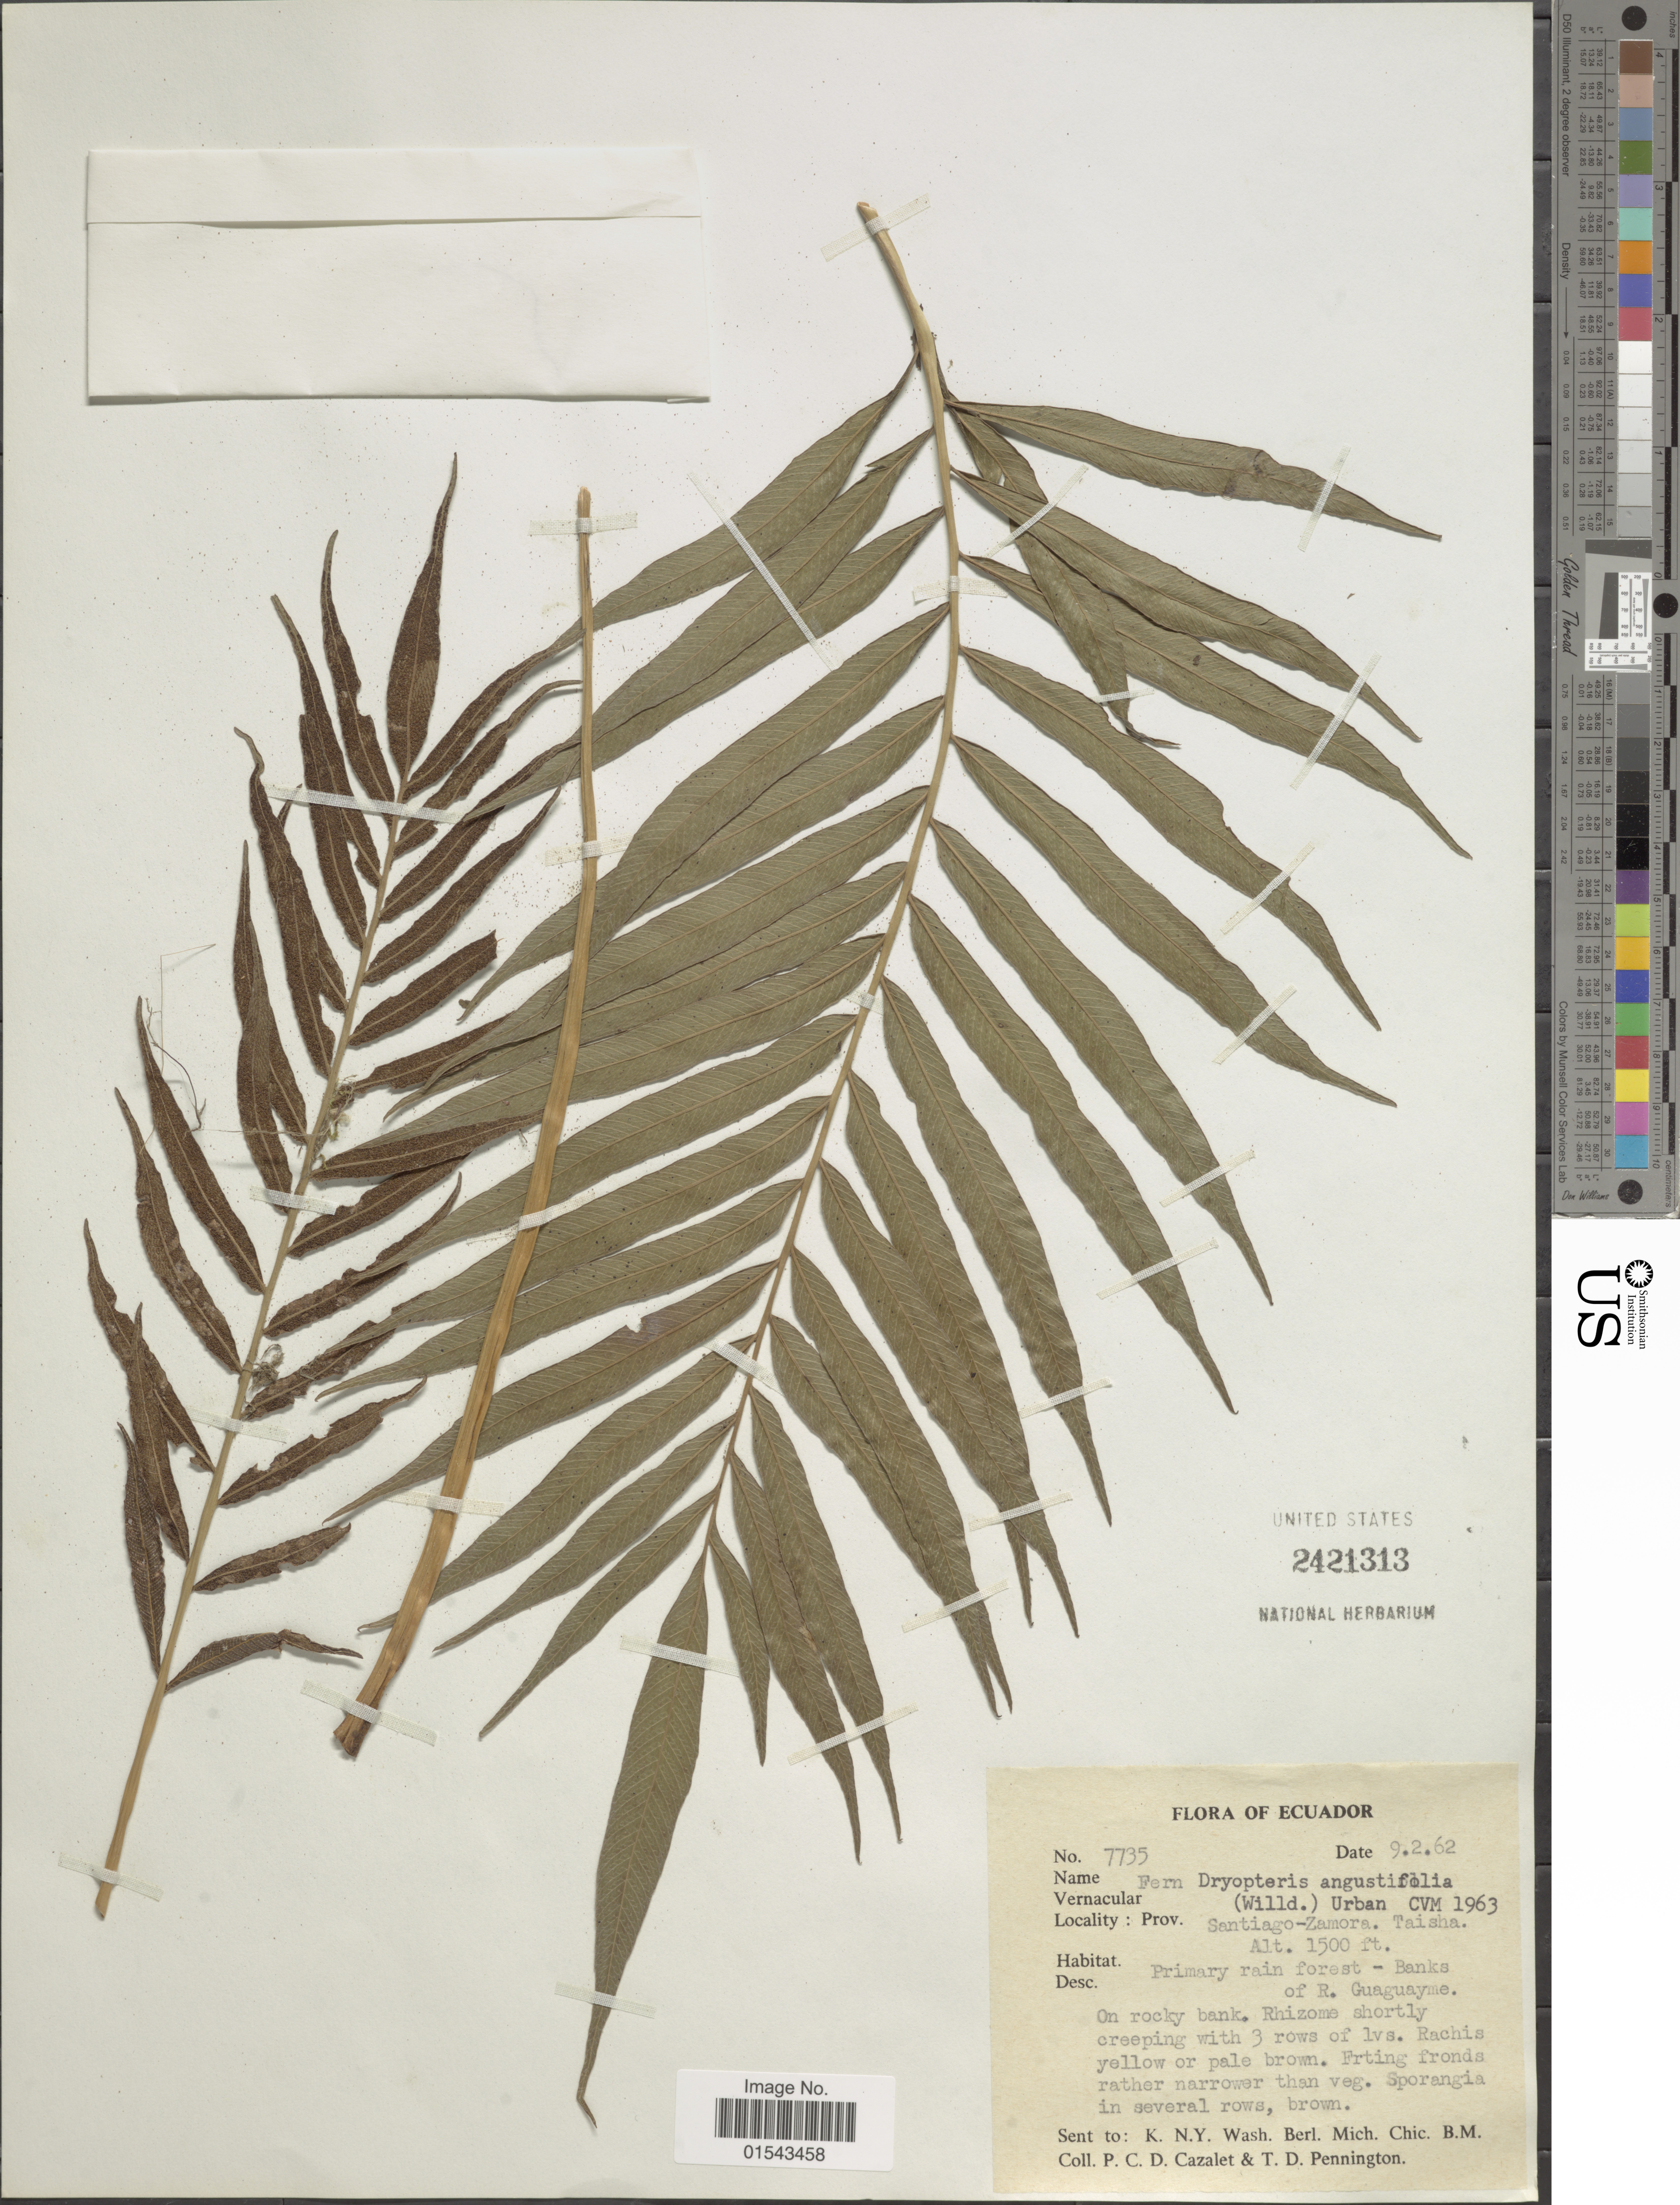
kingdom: Plantae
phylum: Tracheophyta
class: Polypodiopsida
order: Polypodiales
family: Thelypteridaceae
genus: Meniscium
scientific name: Meniscium angustifolium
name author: Willd.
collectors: P. C. D. Cazalet & T. D. Pennington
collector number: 7735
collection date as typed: Transcribed d/m/y: 9/2/62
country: Ecuador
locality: Prov. Santiago-Zamora. Taisha. Banks of R. Guaguayme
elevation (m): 457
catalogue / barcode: US 2421313